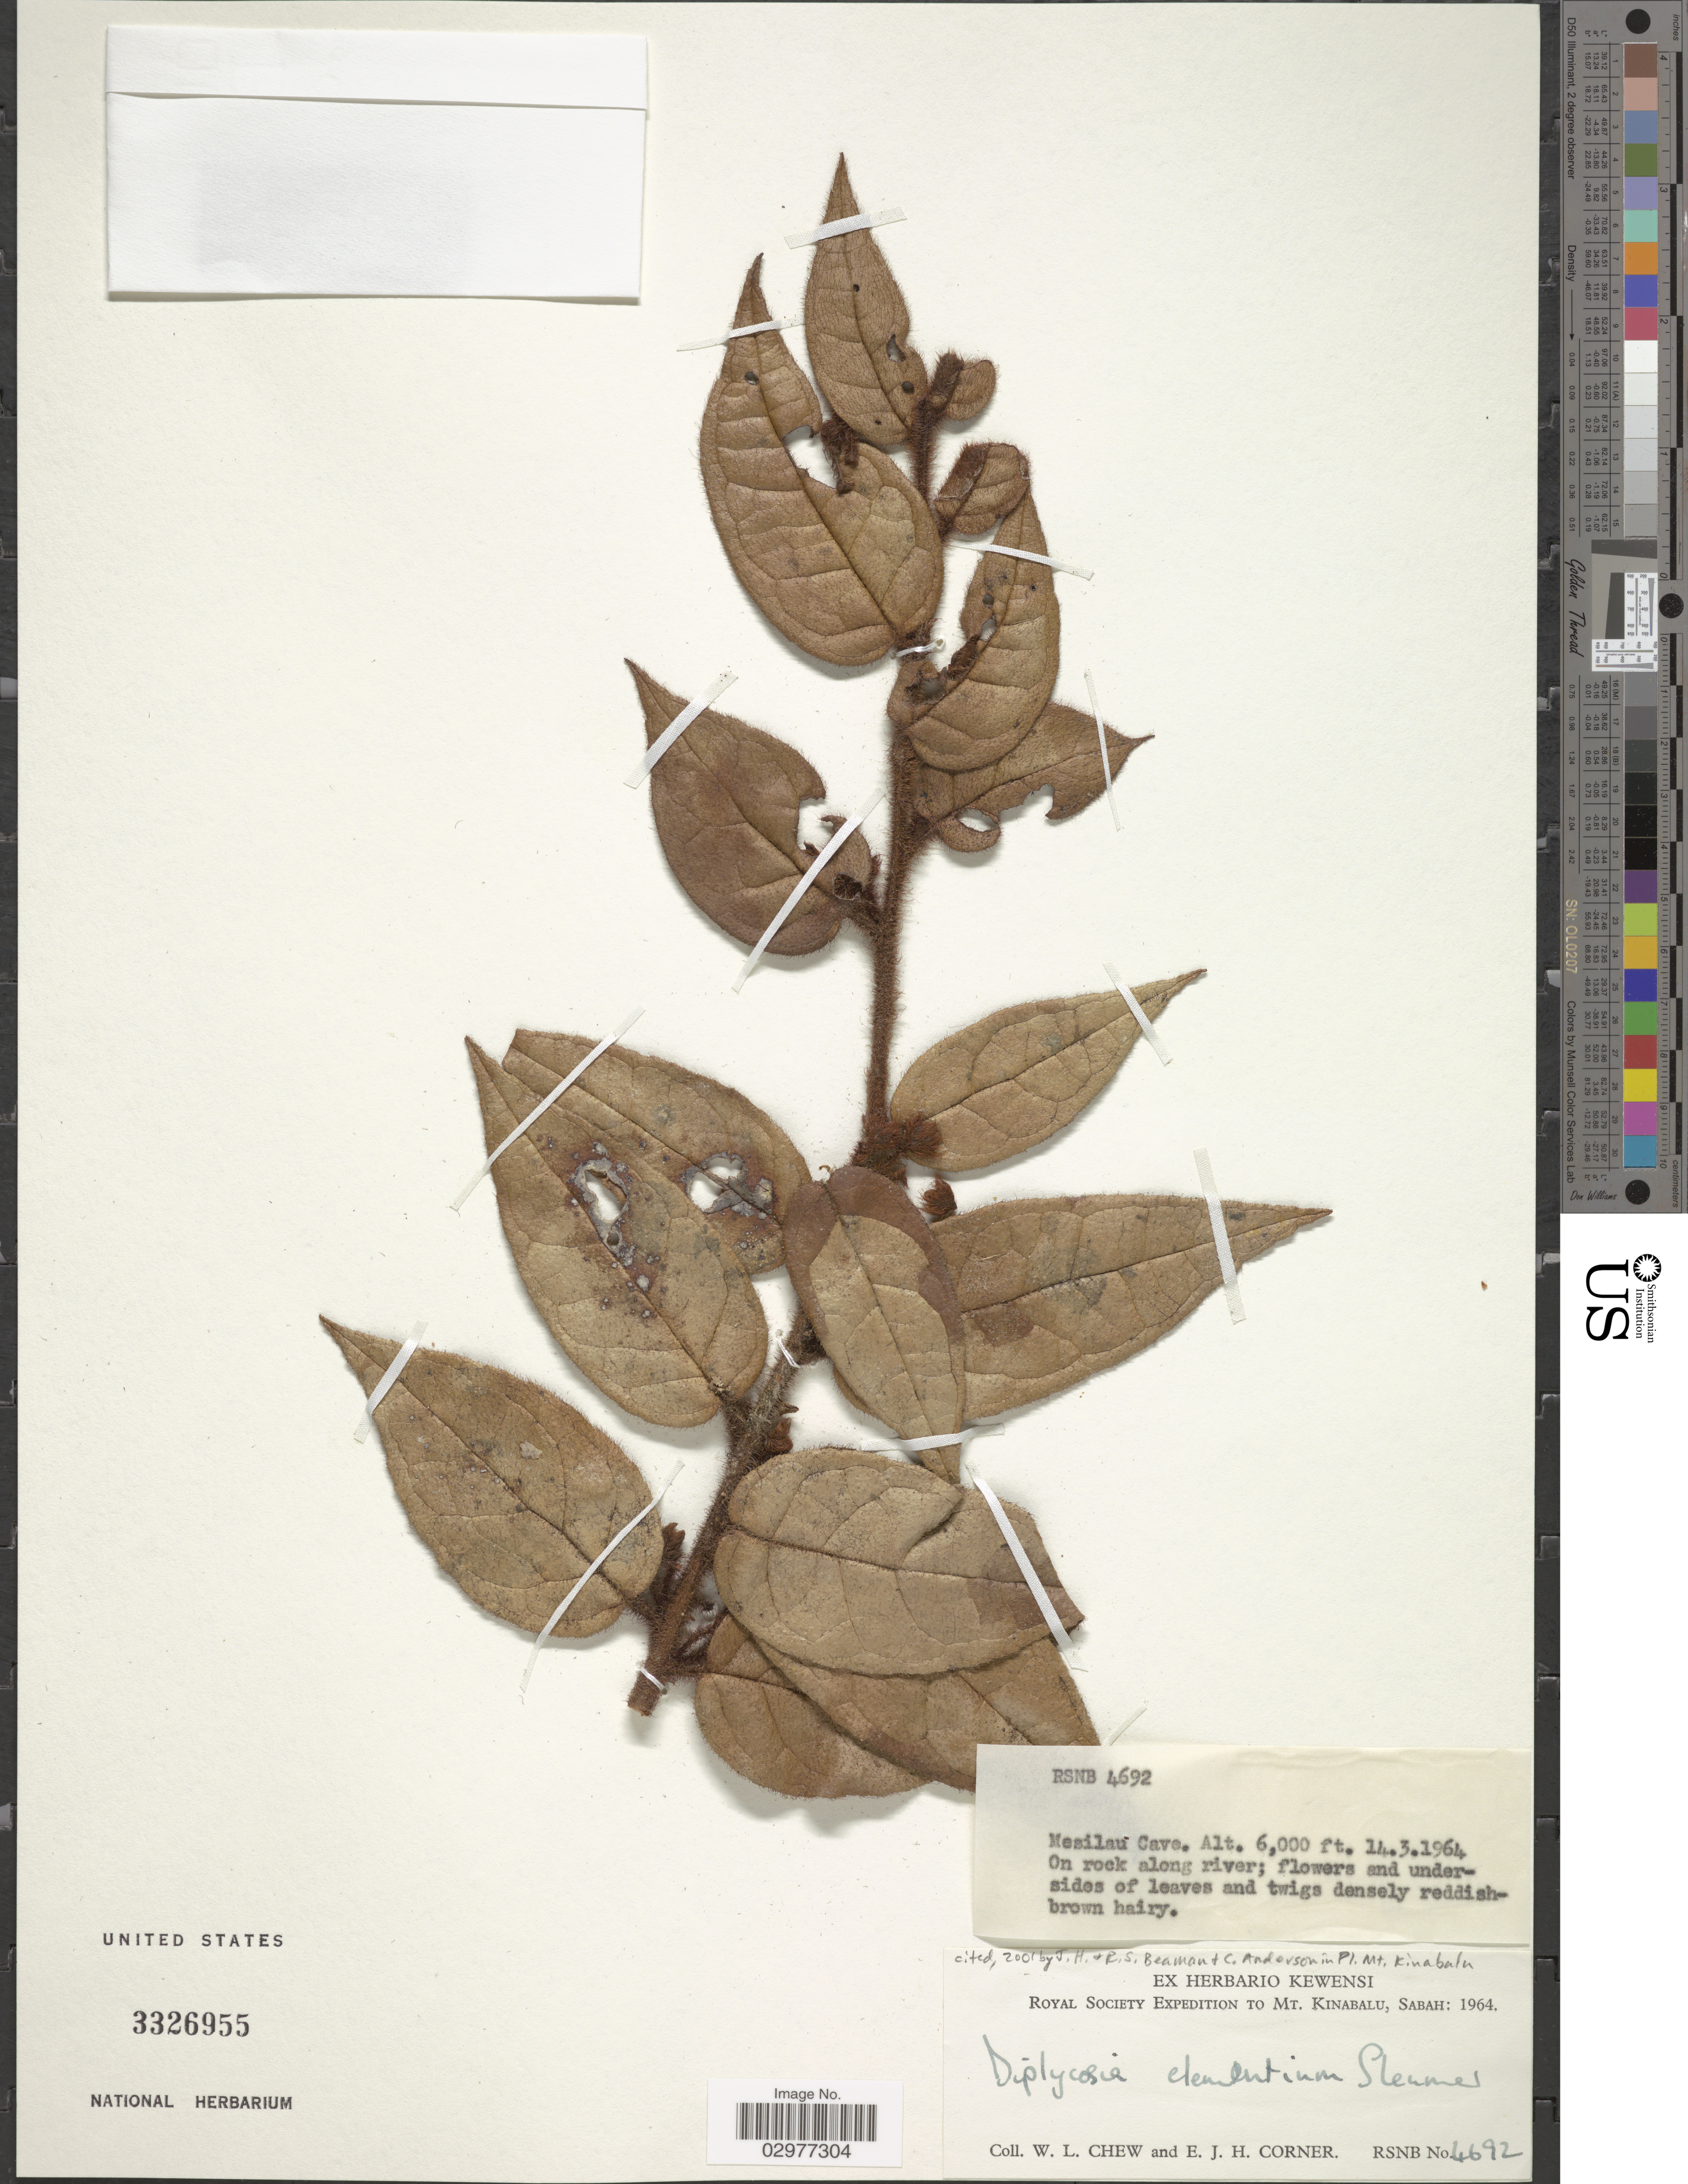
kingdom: Plantae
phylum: Tracheophyta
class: Magnoliopsida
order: Ericales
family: Ericaceae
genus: Diplycosia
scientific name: Diplycosia clementium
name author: Sleumer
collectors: W. Chew & E. Corner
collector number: RSNB 4692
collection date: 1964-03-14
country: Malaysia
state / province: Sabah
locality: Mesilau Cave. On rock along river. Mt. Kinabalu.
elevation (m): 1829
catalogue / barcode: US 3326955